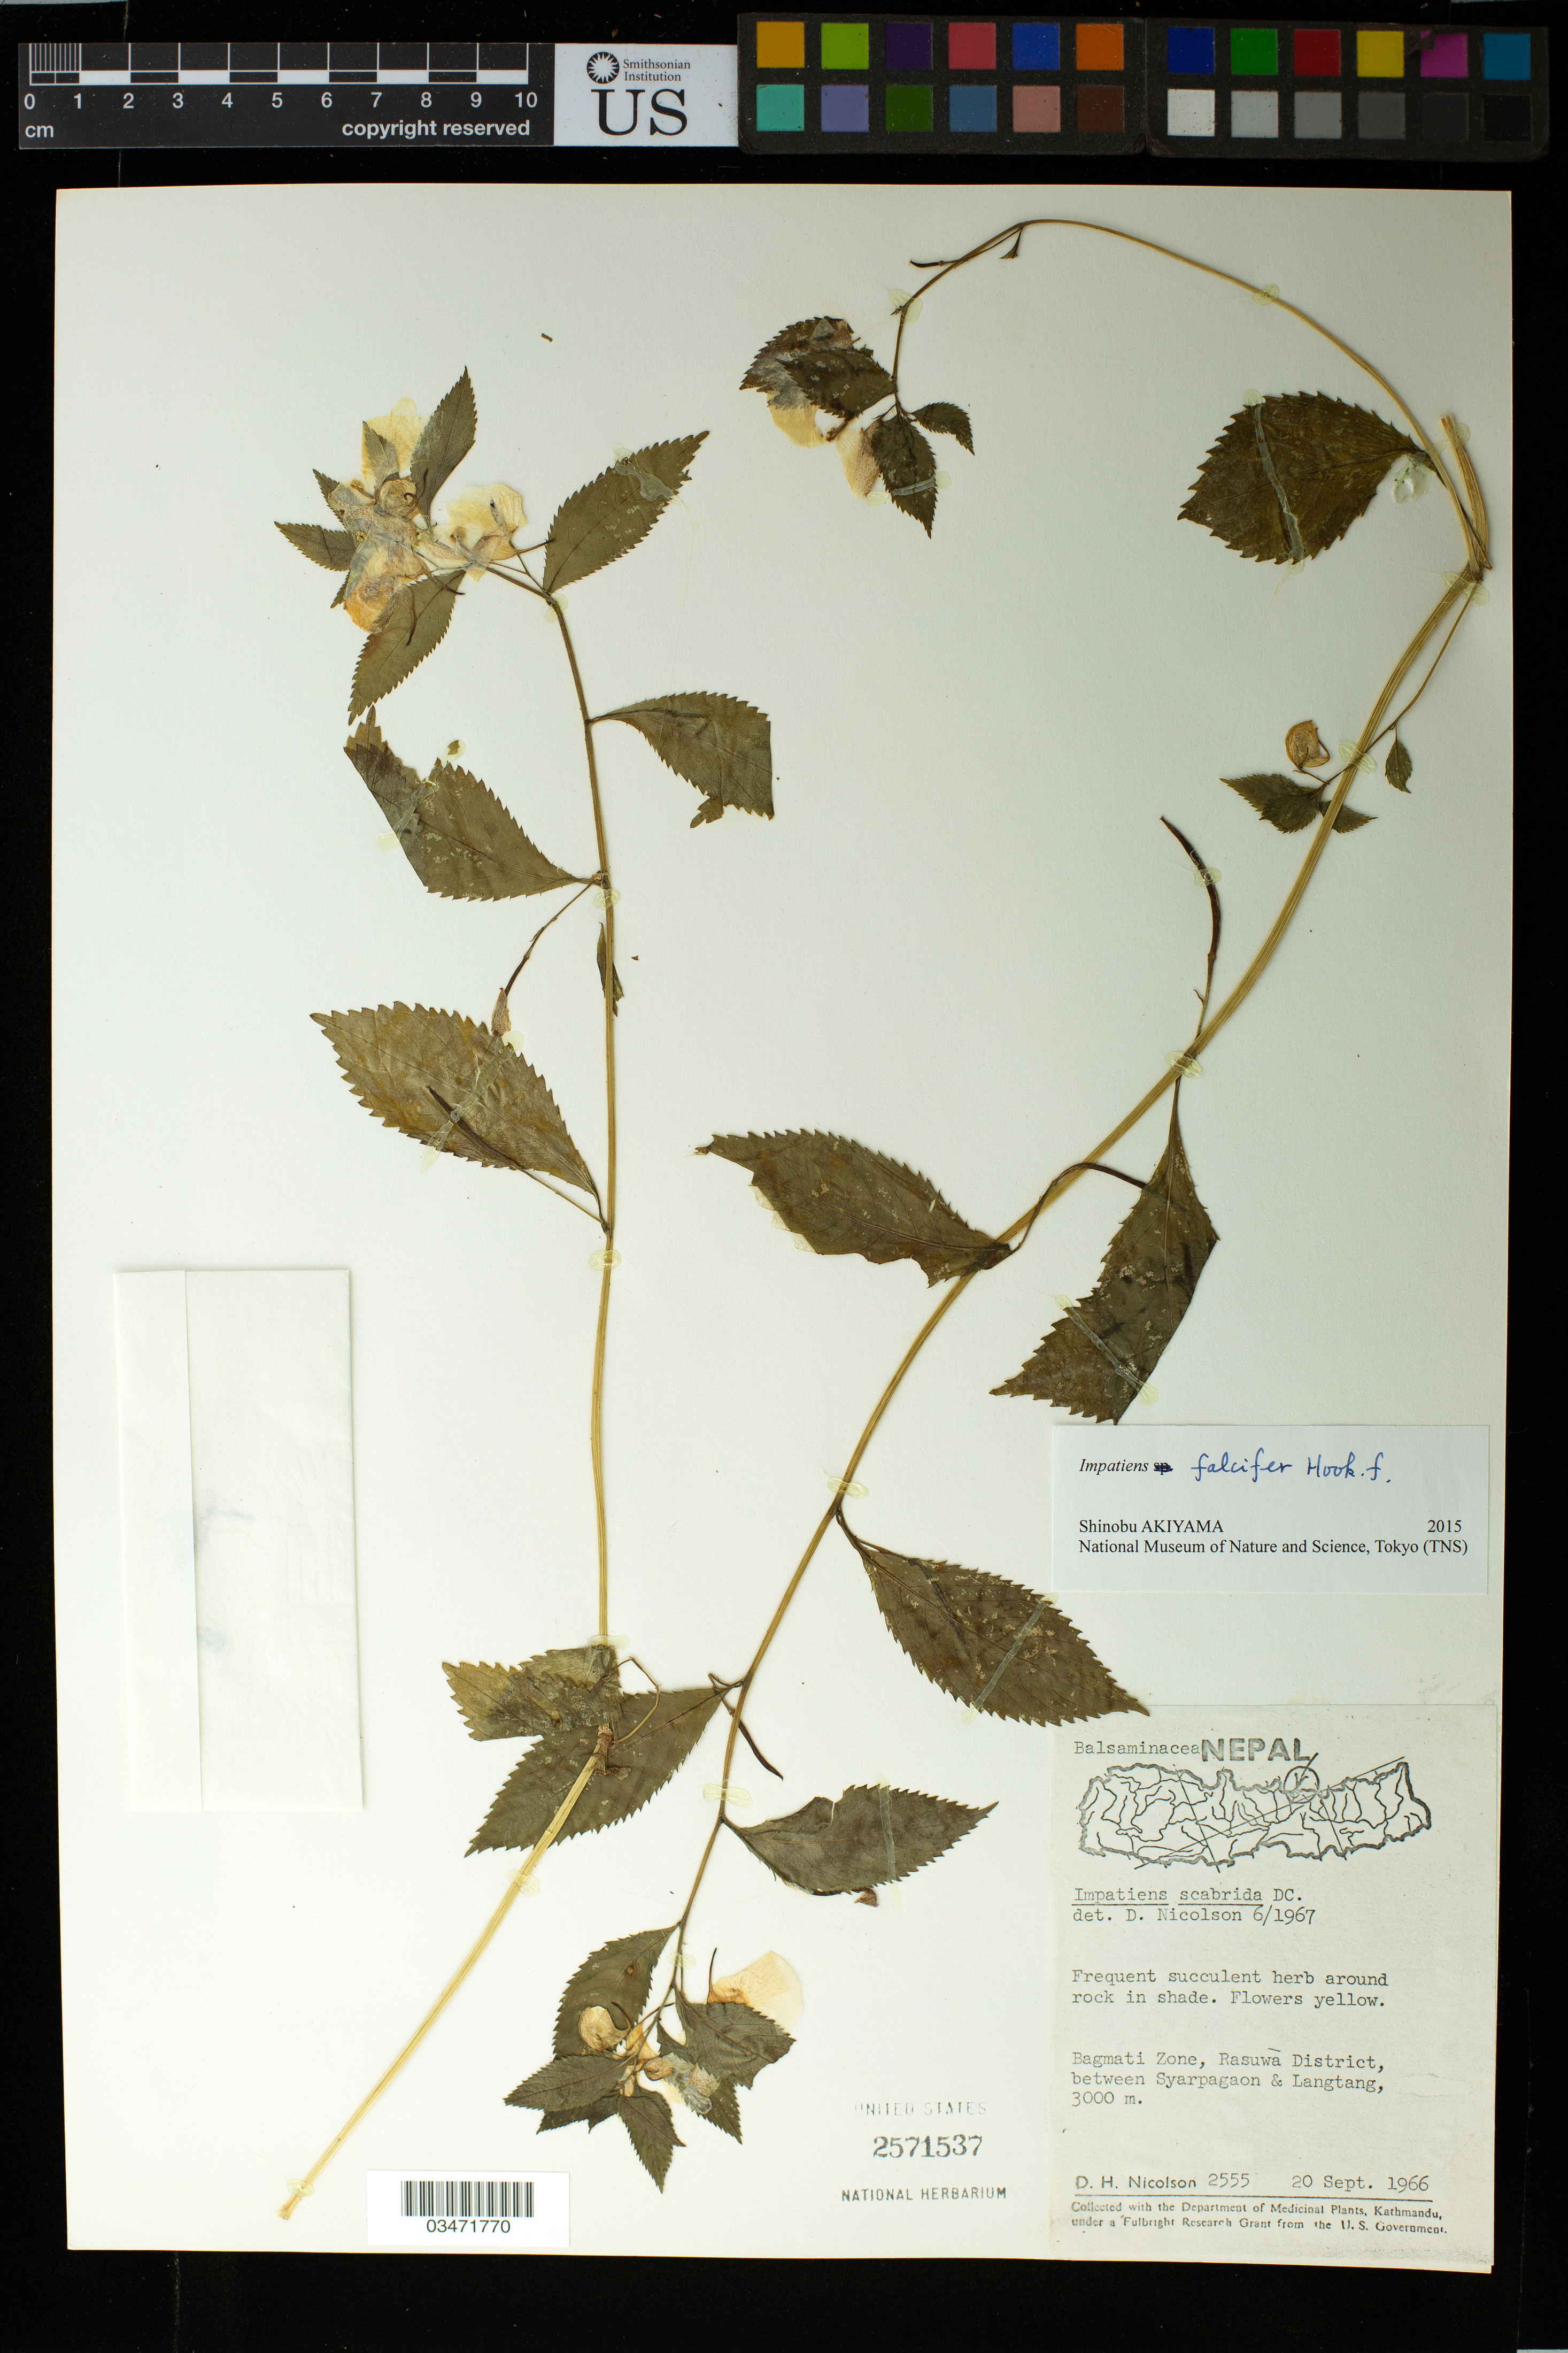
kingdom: Plantae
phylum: Tracheophyta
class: Magnoliopsida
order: Ericales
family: Balsaminaceae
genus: Impatiens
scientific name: Impatiens falcifer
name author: Hook. f.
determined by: Akiyama, Shinobu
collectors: D. H. Nicolson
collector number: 2555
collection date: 1966-09-20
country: Nepal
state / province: Province No. 3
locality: Bagmati Zone, Rasua District, between Syarpagaon and Langtang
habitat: Around rock in shade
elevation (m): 3000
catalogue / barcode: US 2571537